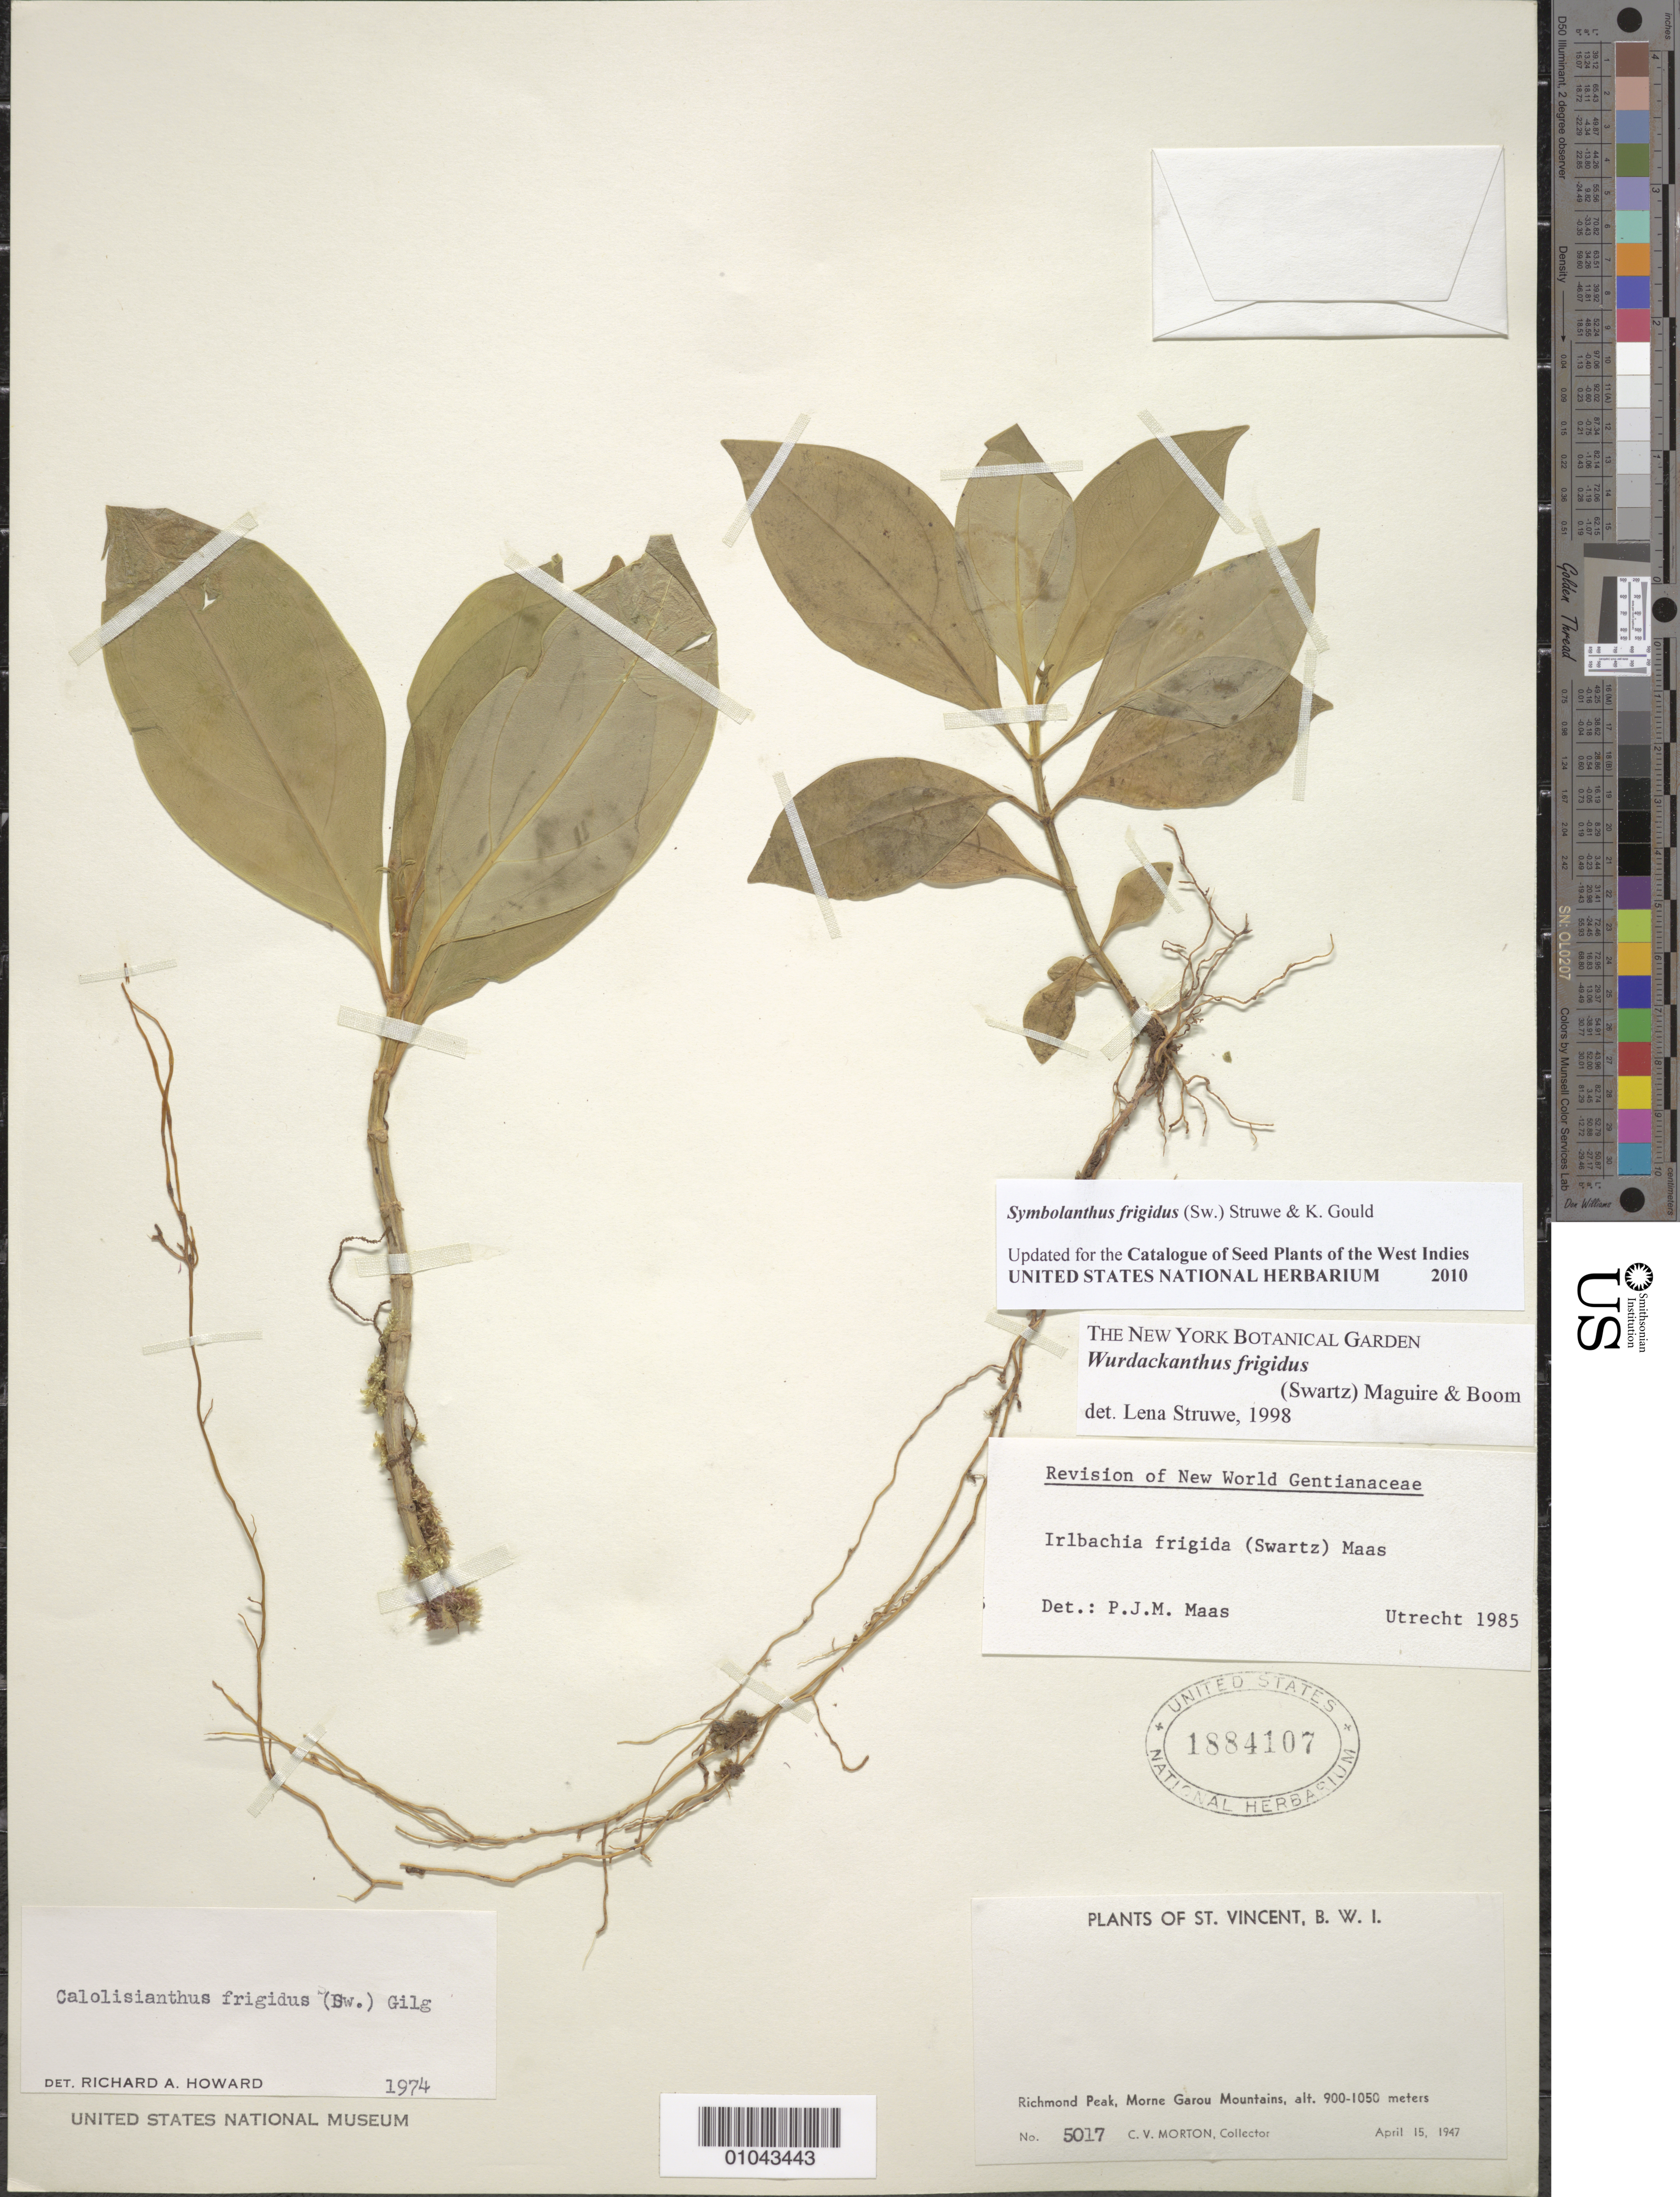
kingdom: Plantae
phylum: Tracheophyta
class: Magnoliopsida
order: Gentianales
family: Gentianaceae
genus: Symbolanthus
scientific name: Symbolanthus frigidus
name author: (Sw.) Struwe & K. R. Gould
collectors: C. V. Morton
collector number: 5017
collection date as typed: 15 Apr 1947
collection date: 1947-04-15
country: St. Vincent - Grenadines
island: St. Vincent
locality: Richmond Peak, Morne Garou Mountains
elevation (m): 900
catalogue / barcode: US 1884107